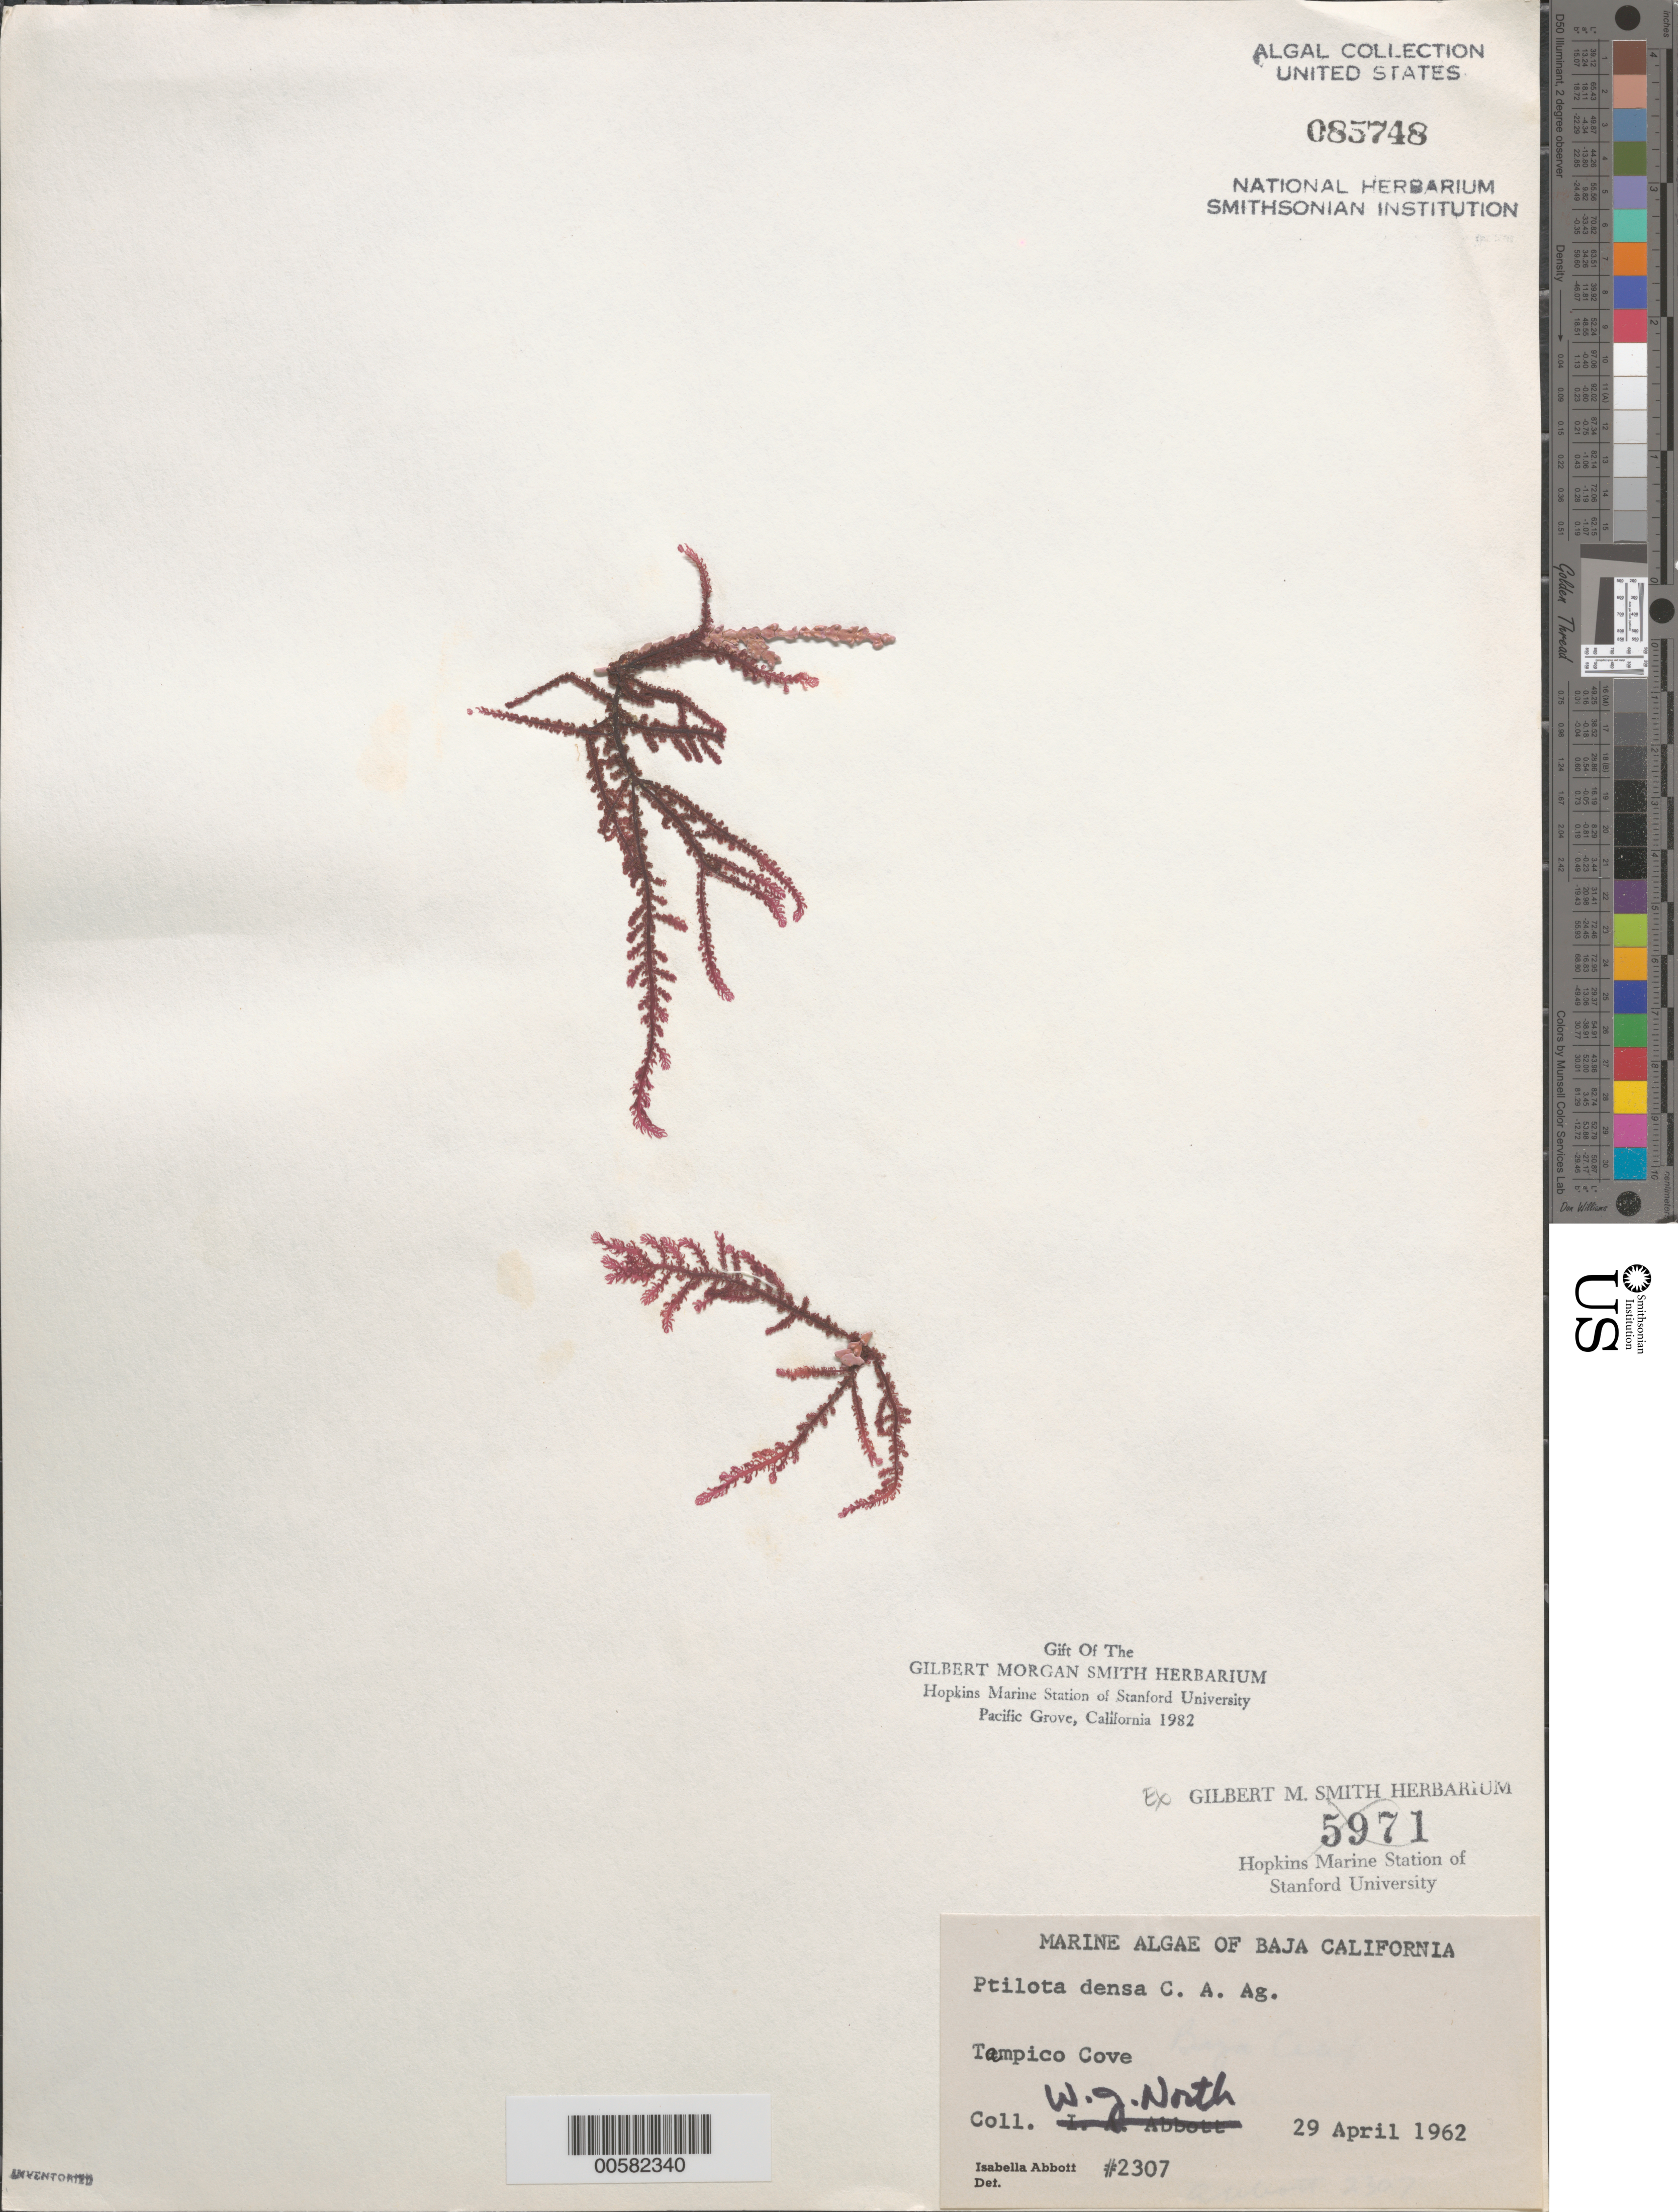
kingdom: Plantae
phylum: Rhodophyta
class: Florideophyceae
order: Ceramiales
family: Wrangeliaceae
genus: Ptilota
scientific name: Ptilota densa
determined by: Abbott, Isabella A.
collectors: W. North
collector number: IAA 2307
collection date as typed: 29 Apr 1962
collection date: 1962-04-29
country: Mexico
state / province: Baja California Norte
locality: Tampico Cove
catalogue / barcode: US 85748